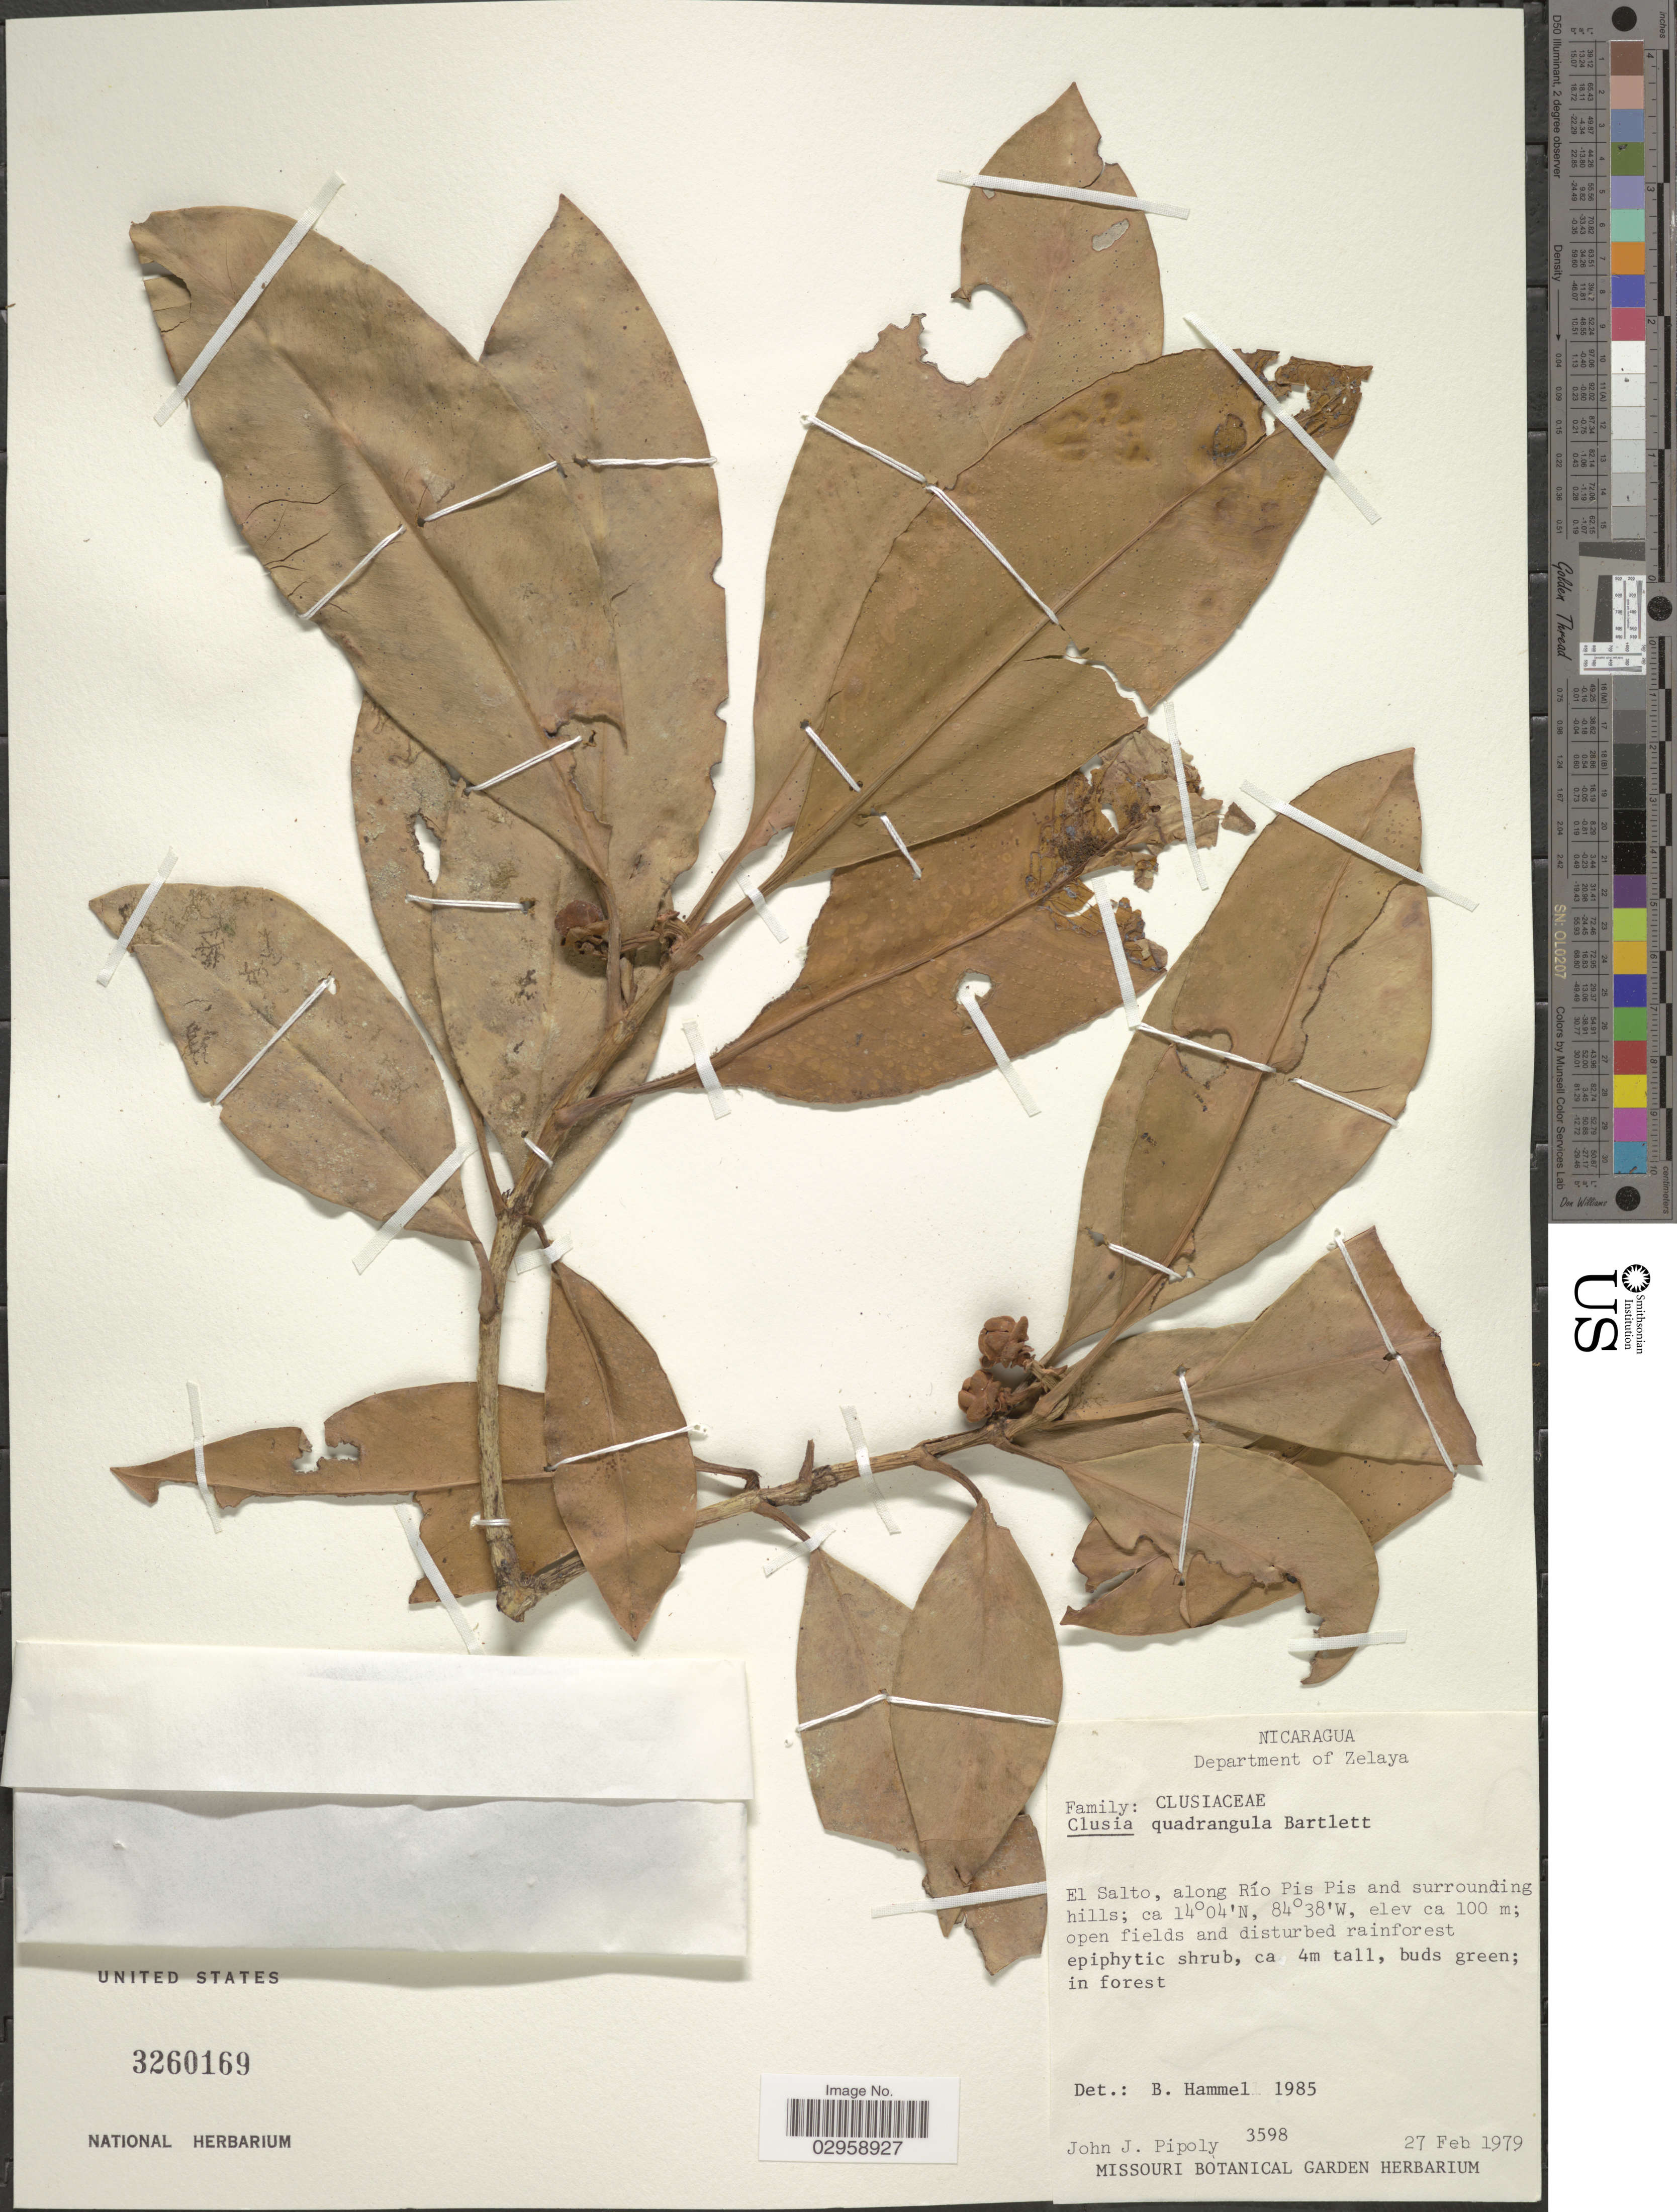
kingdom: Plantae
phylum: Tracheophyta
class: Magnoliopsida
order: Malpighiales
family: Clusiaceae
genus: Clusia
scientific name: Clusia quadrangula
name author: Bartlett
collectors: J. J. Pipoly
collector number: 3598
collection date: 1979-02-27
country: Nicaragua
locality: Department of Zelaya, El Salto, along Río Pis Pis and surrounding hills.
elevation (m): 100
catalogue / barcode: US 3260169